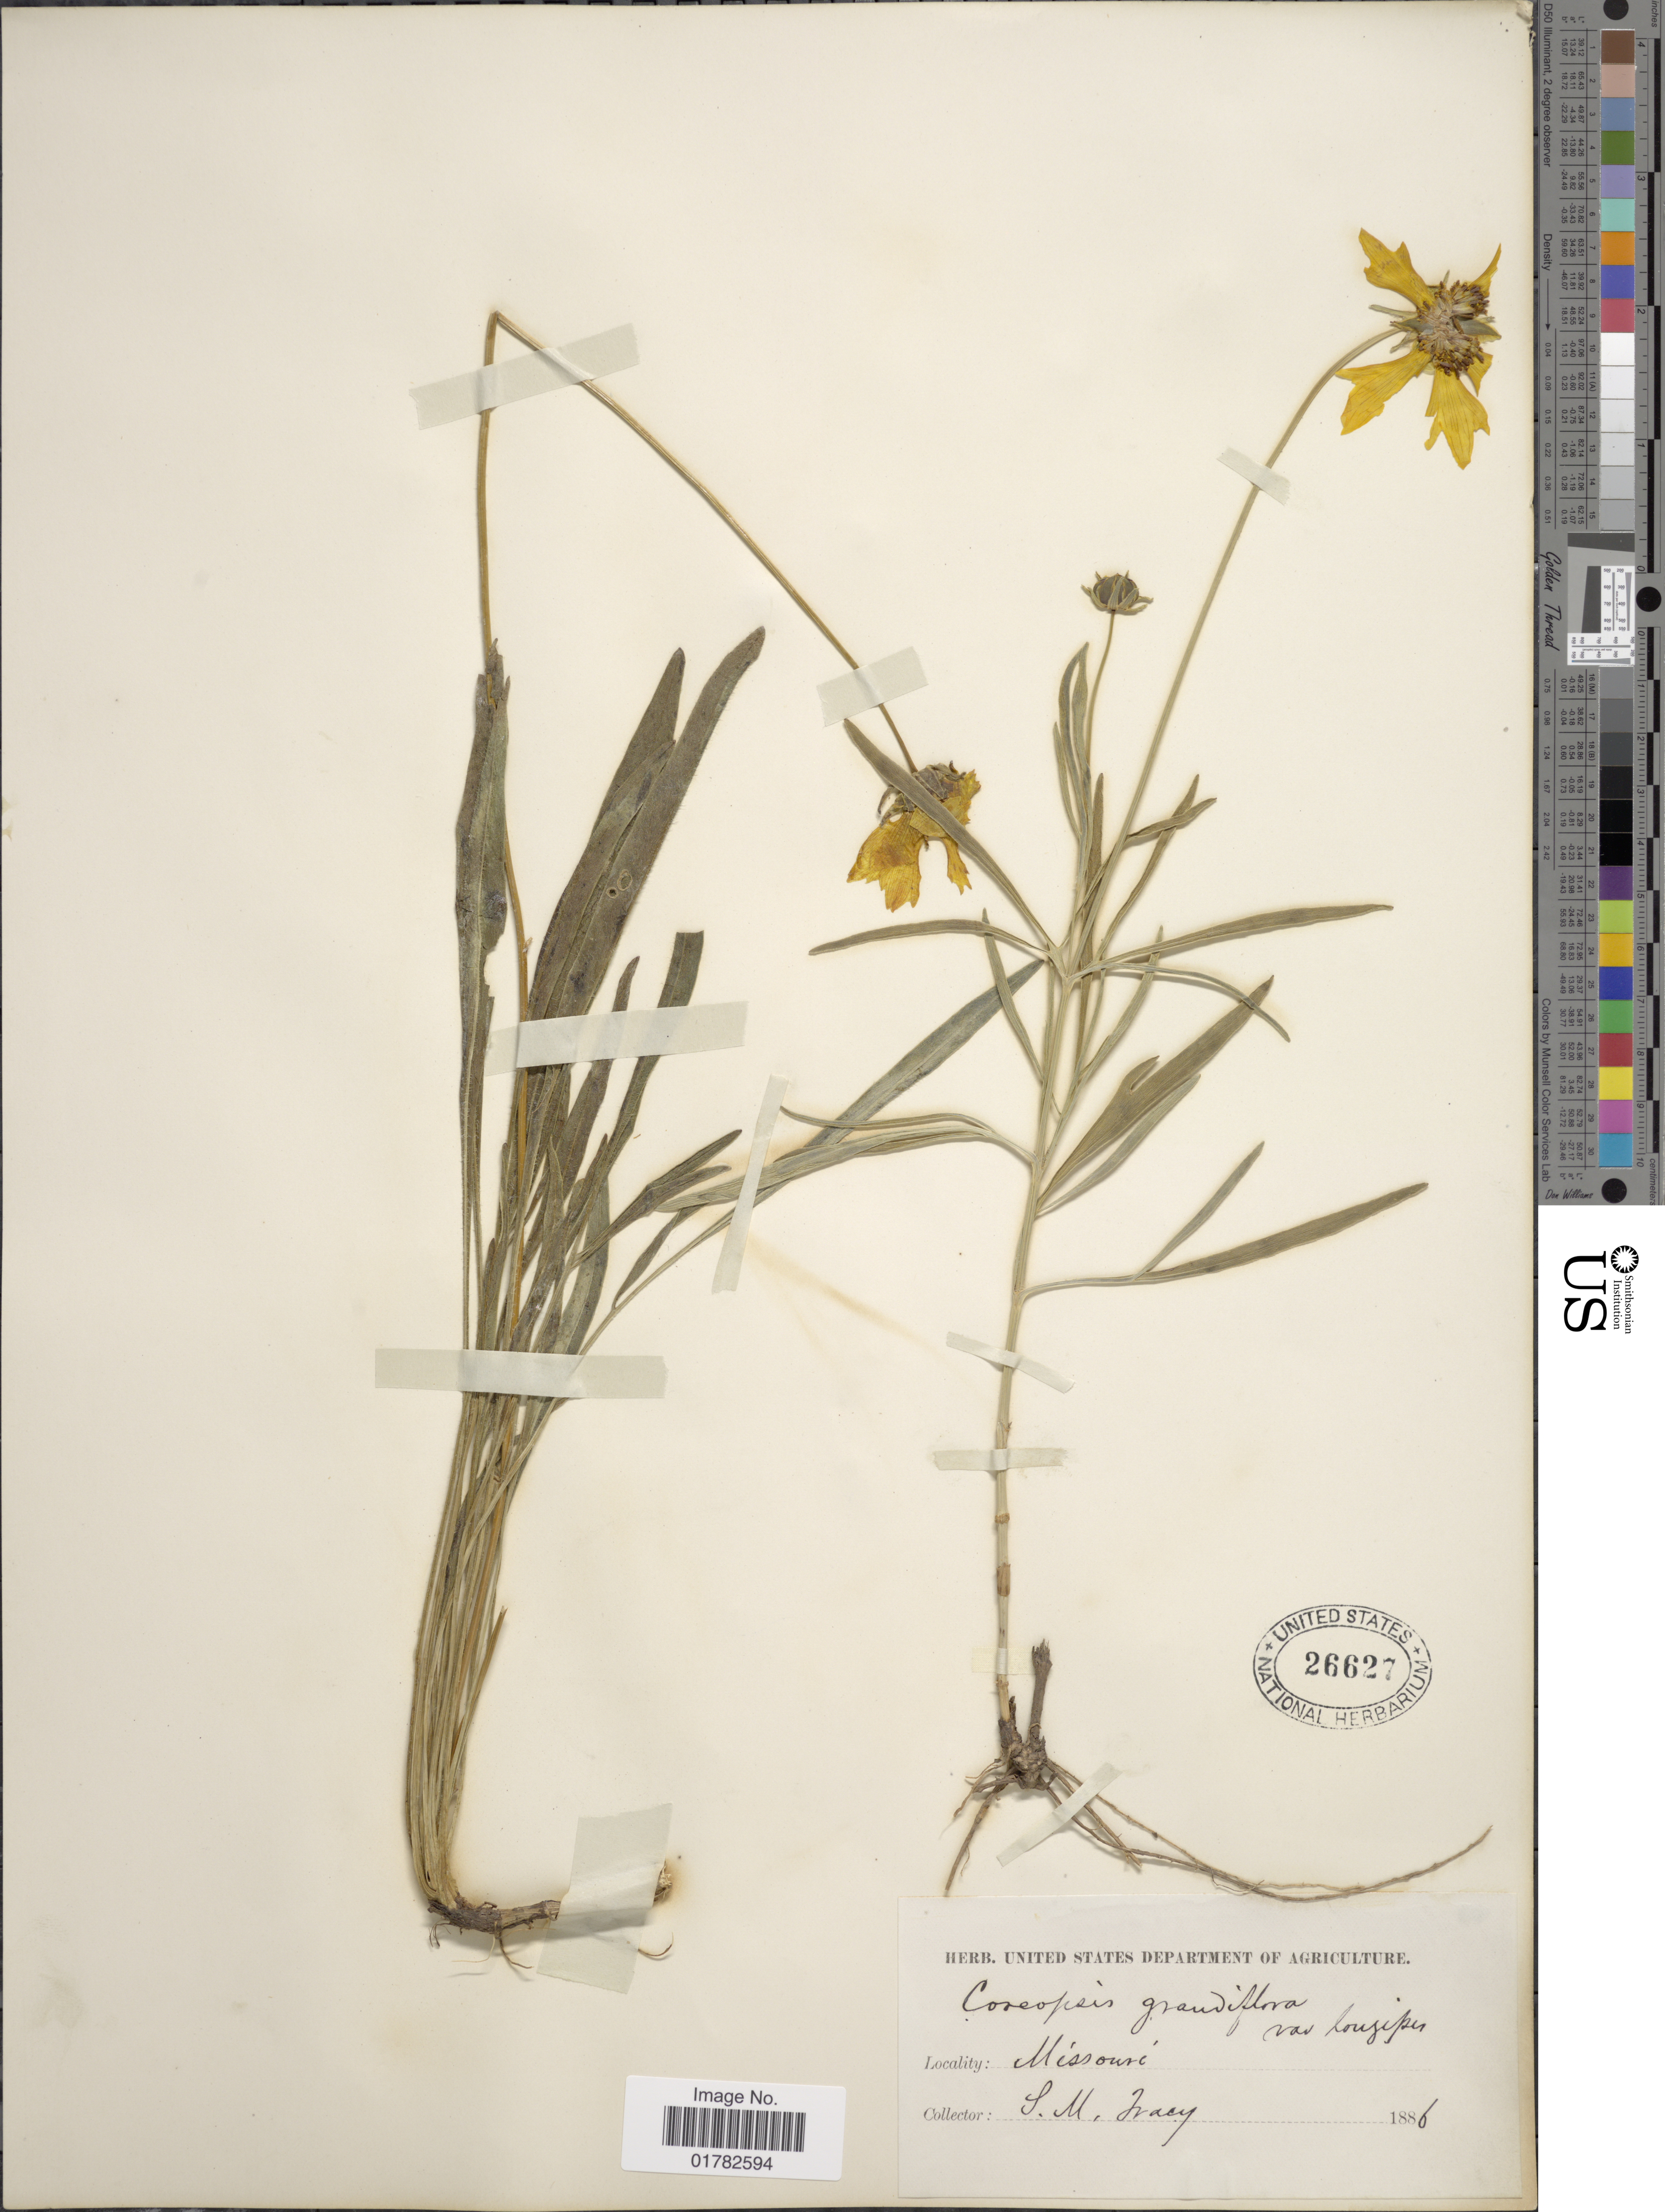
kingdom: Plantae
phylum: Tracheophyta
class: Magnoliopsida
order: Asterales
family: Asteraceae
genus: Coreopsis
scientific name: Coreopsis grandiflora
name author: Nutt.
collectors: S. M. Tracy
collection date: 1886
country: United States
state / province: Missouri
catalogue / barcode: US 26627